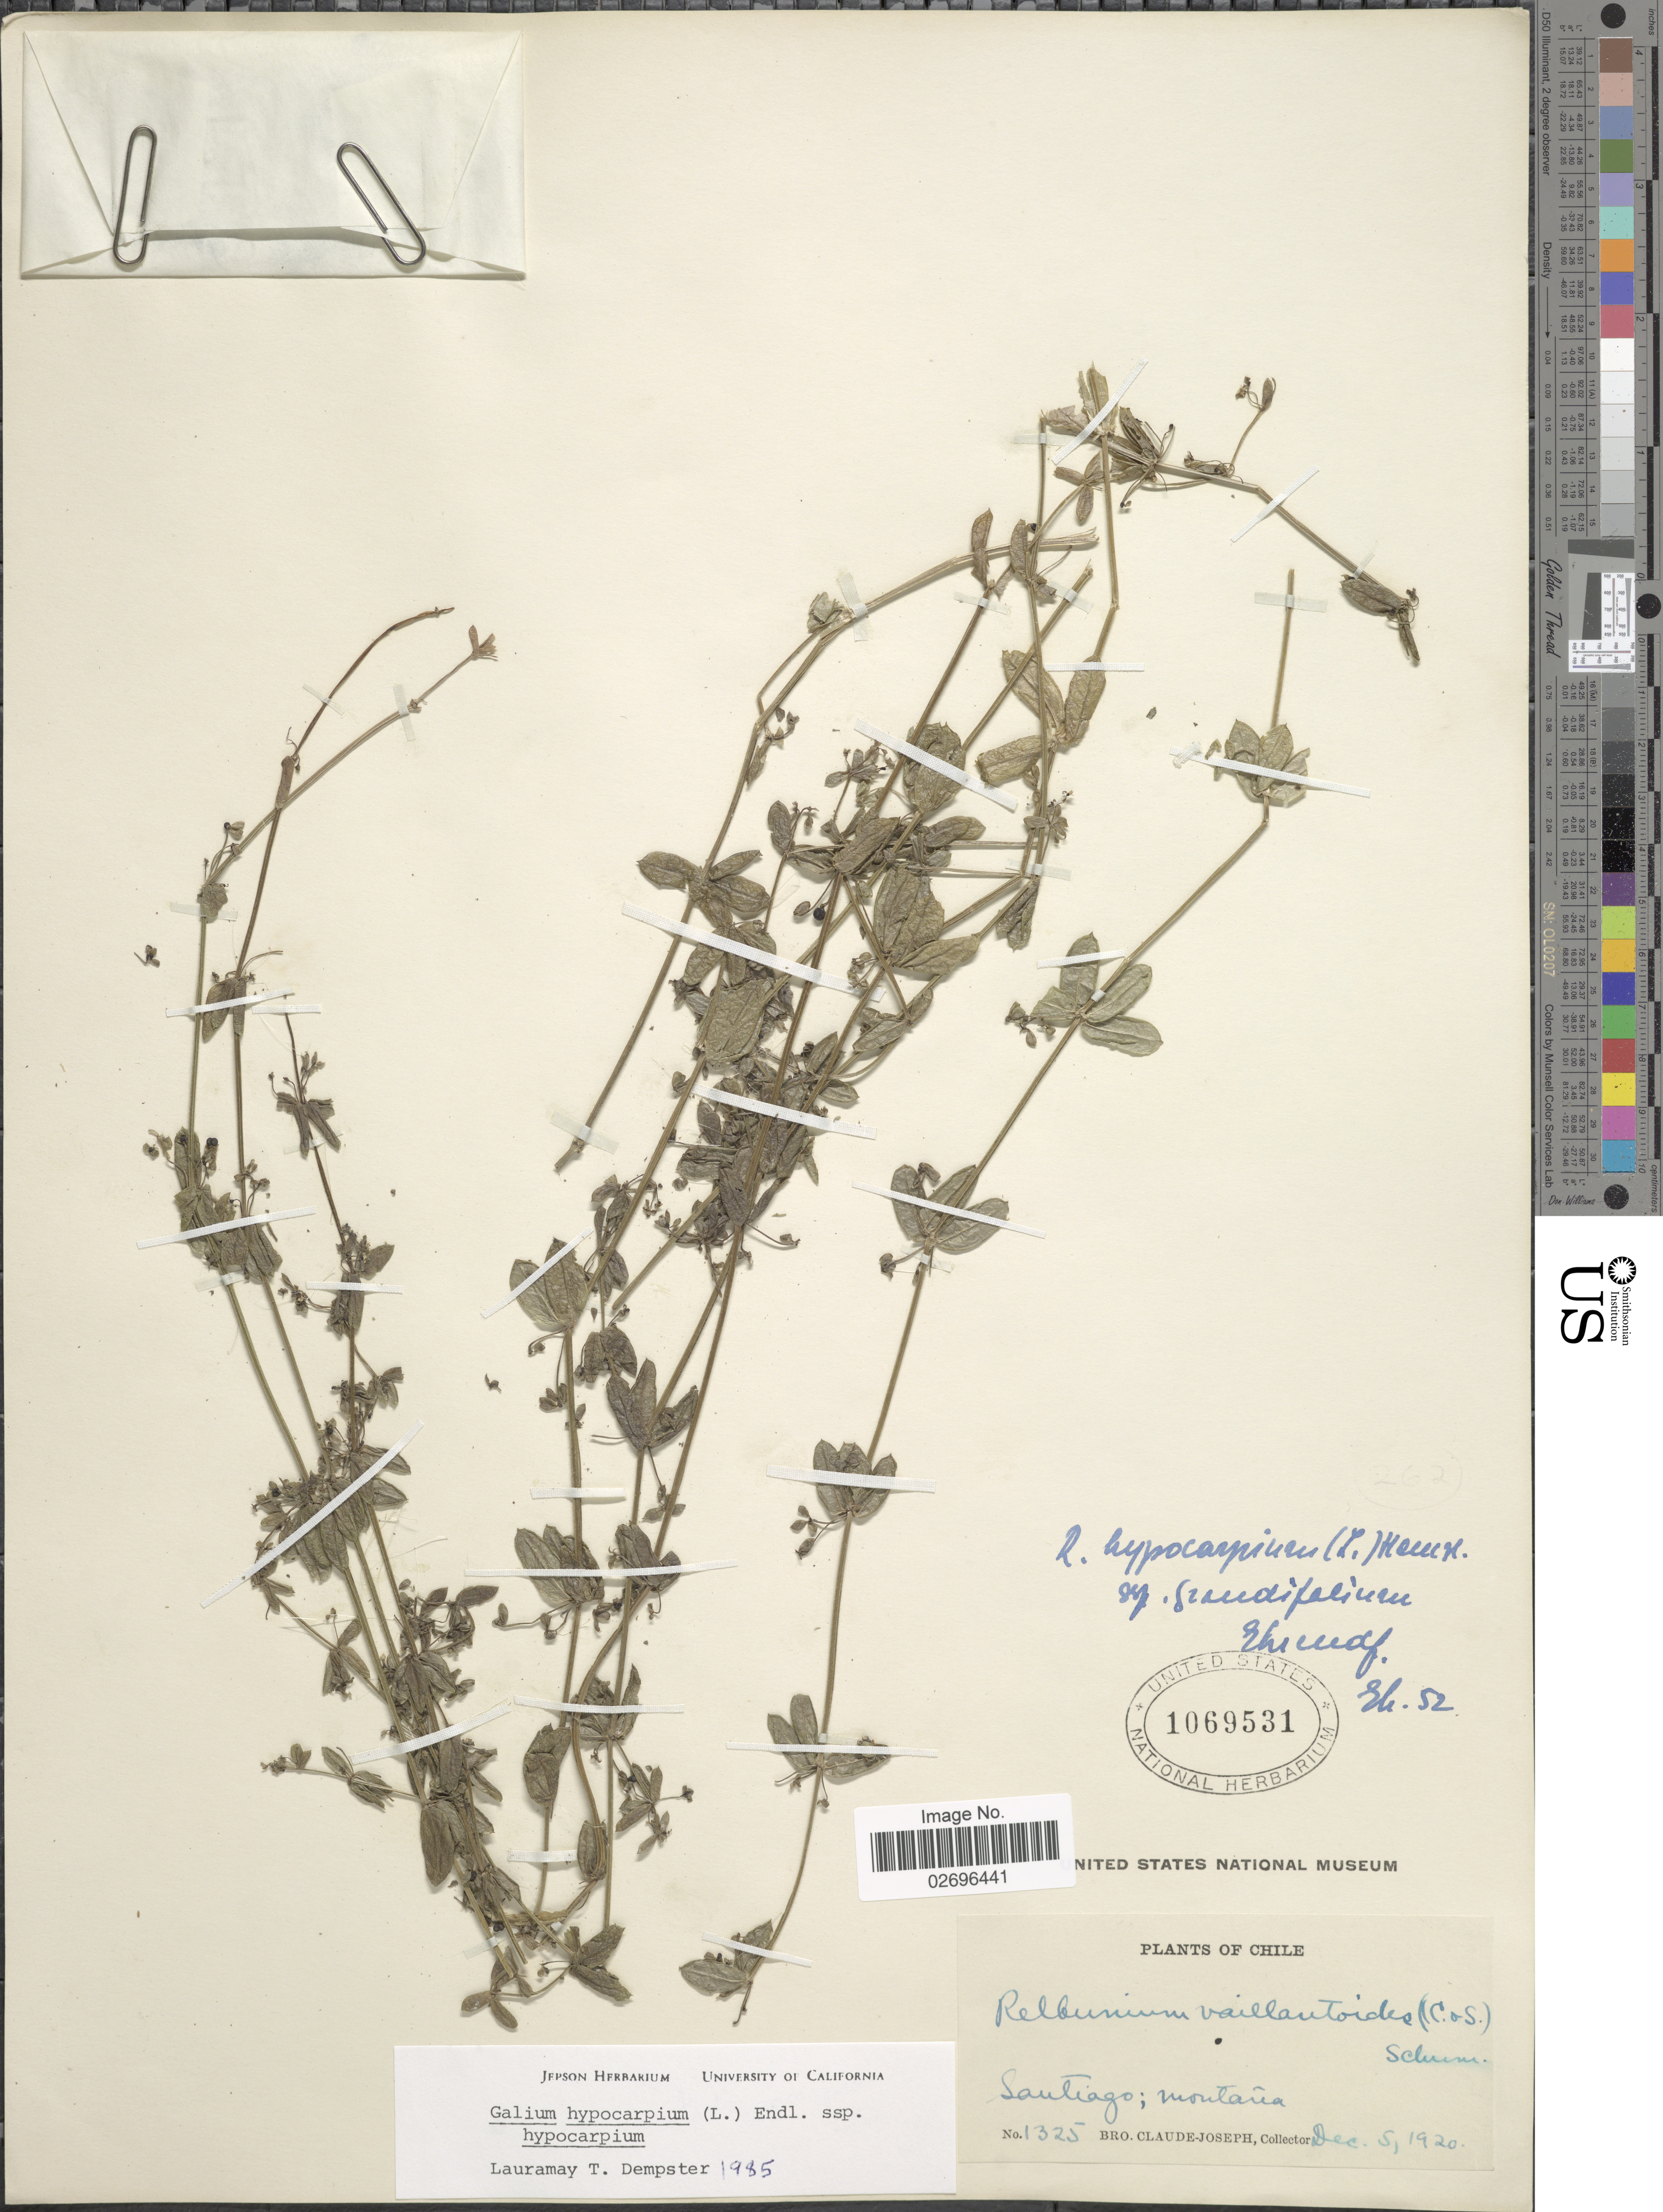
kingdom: Plantae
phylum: Tracheophyta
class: Magnoliopsida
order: Gentianales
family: Rubiaceae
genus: Galium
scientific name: Galium hypocarpium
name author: (L.) Endl. ex Griseb.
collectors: Bro. Claude-Joseph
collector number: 1325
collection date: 1920-12-05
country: Chile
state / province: Región Metropolitana (RM)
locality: Santiago; montaña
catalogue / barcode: US 1609531